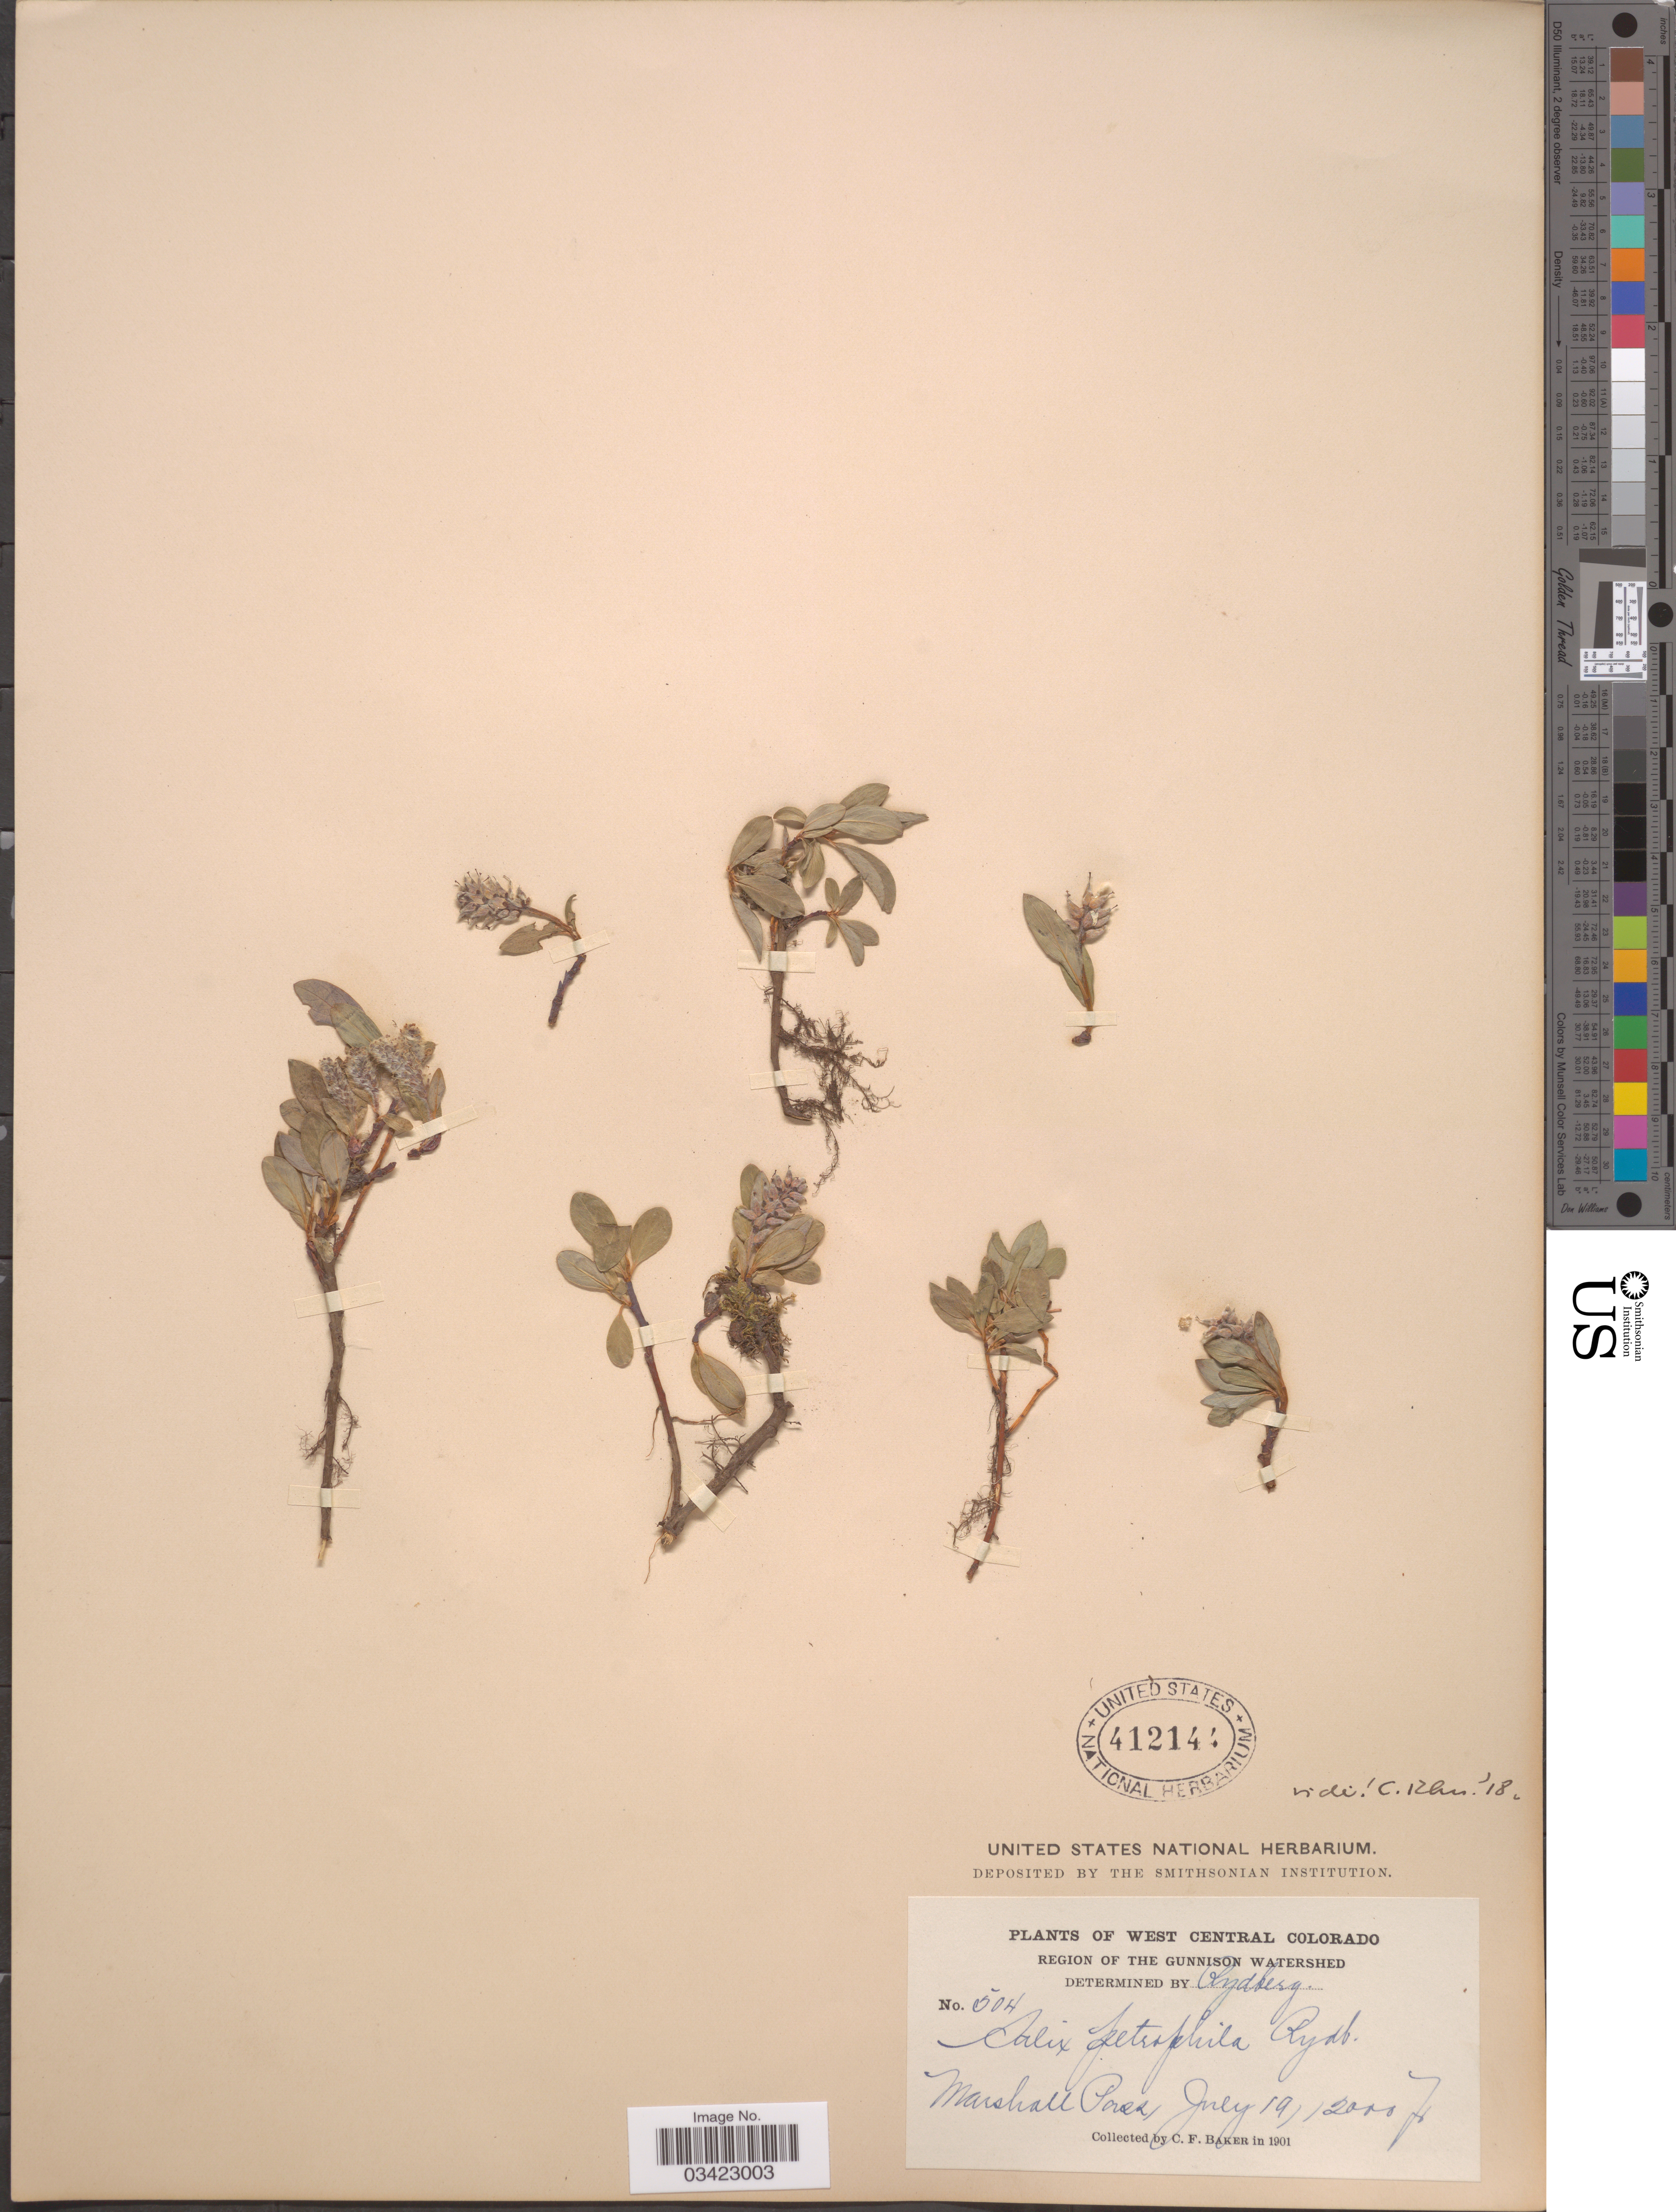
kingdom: Plantae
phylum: Tracheophyta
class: Magnoliopsida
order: Malpighiales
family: Salicaceae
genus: Salix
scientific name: Salix anglorum var. antiplasta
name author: C.K. Schneid.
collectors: C. F. Baker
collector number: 504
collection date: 1901-07-19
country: United States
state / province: Colorado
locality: West Central Colorado. Region of the Gunnison Watershed. Marshall Pass.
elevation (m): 3658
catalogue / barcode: US 412144